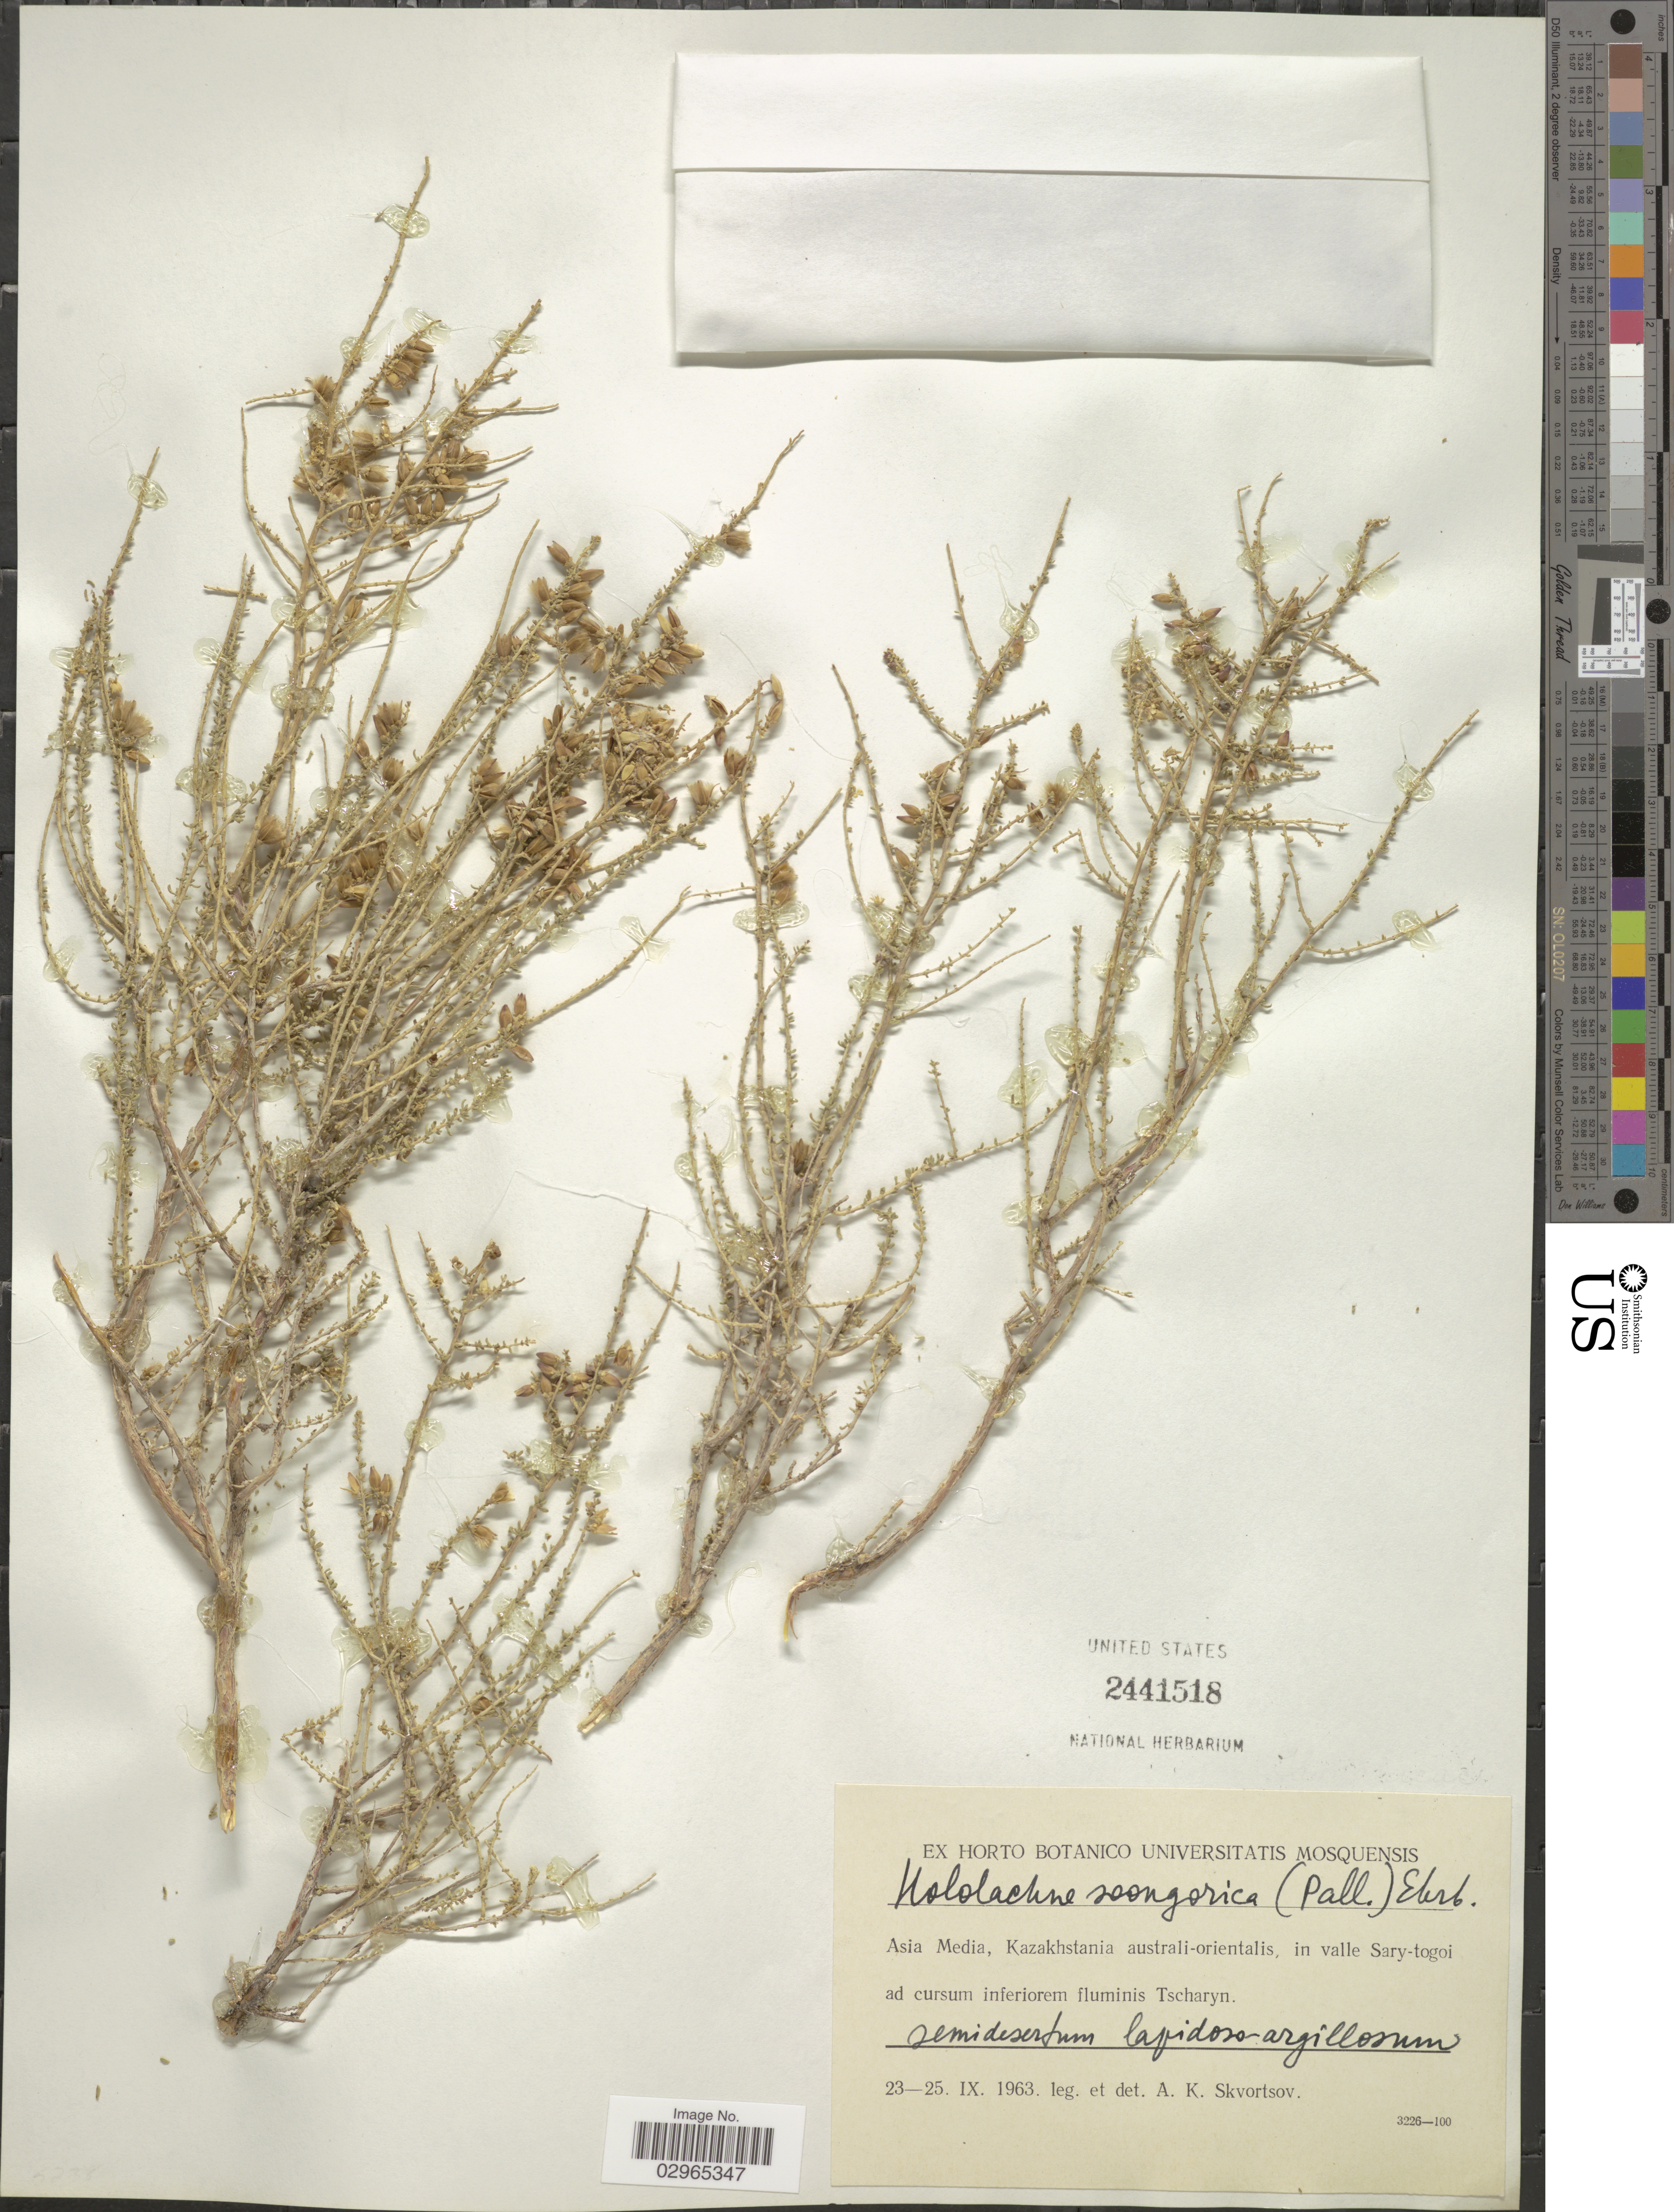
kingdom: Plantae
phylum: Tracheophyta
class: Magnoliopsida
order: Caryophyllales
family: Tamaricaceae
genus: Reaumuria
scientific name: Reaumuria songarica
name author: (Pall.) Maxim.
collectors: A. K. Skvortsov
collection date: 1963-09-23/1963-09-25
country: Kazakhstan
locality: Asia Media, Kazakhstania australi-orientalis, in valle Sary-togoi ad cursum inferiorem fluminis Tscharyn.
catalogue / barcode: US 2441518